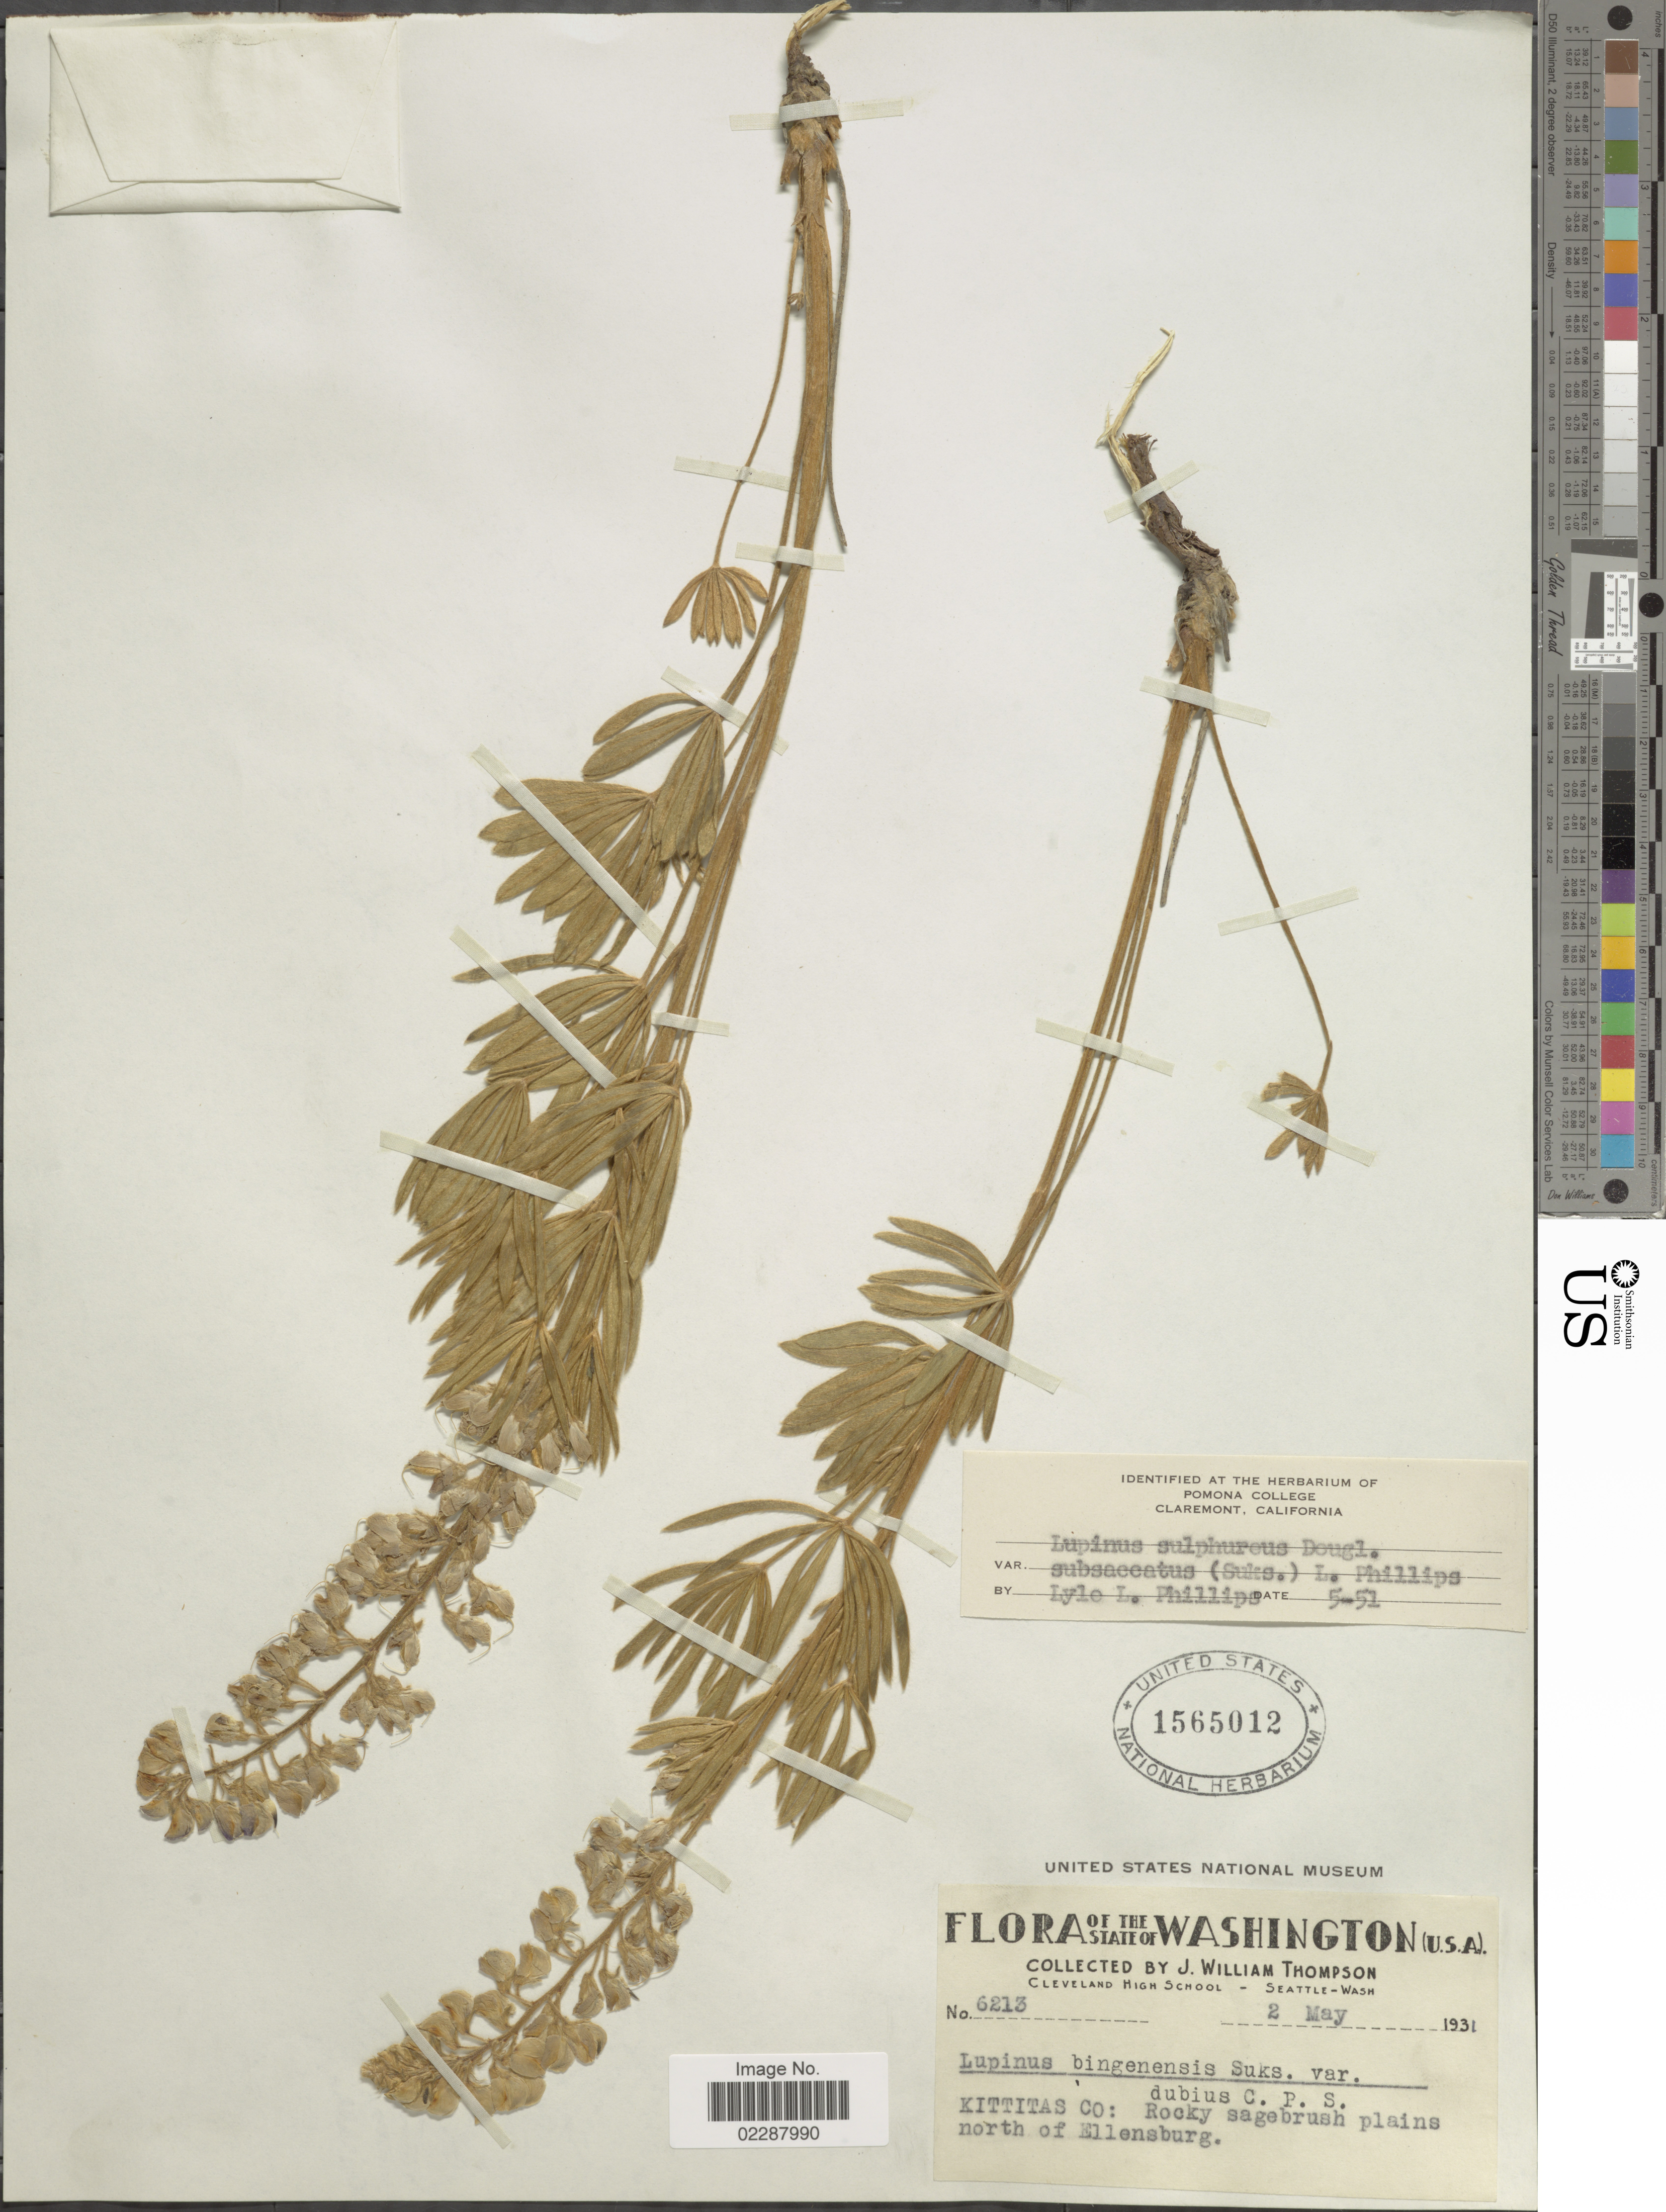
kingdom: Plantae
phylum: Tracheophyta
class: Magnoliopsida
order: Fabales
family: Fabaceae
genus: Lupinus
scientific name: Lupinus sulphureus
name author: Douglas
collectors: J. W. Thompson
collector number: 6213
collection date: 1931-05-02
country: United States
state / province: Washington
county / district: Kittitas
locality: Kittitas Co.: Rocky sagebrush plains north of Ellensburg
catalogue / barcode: US 1565012